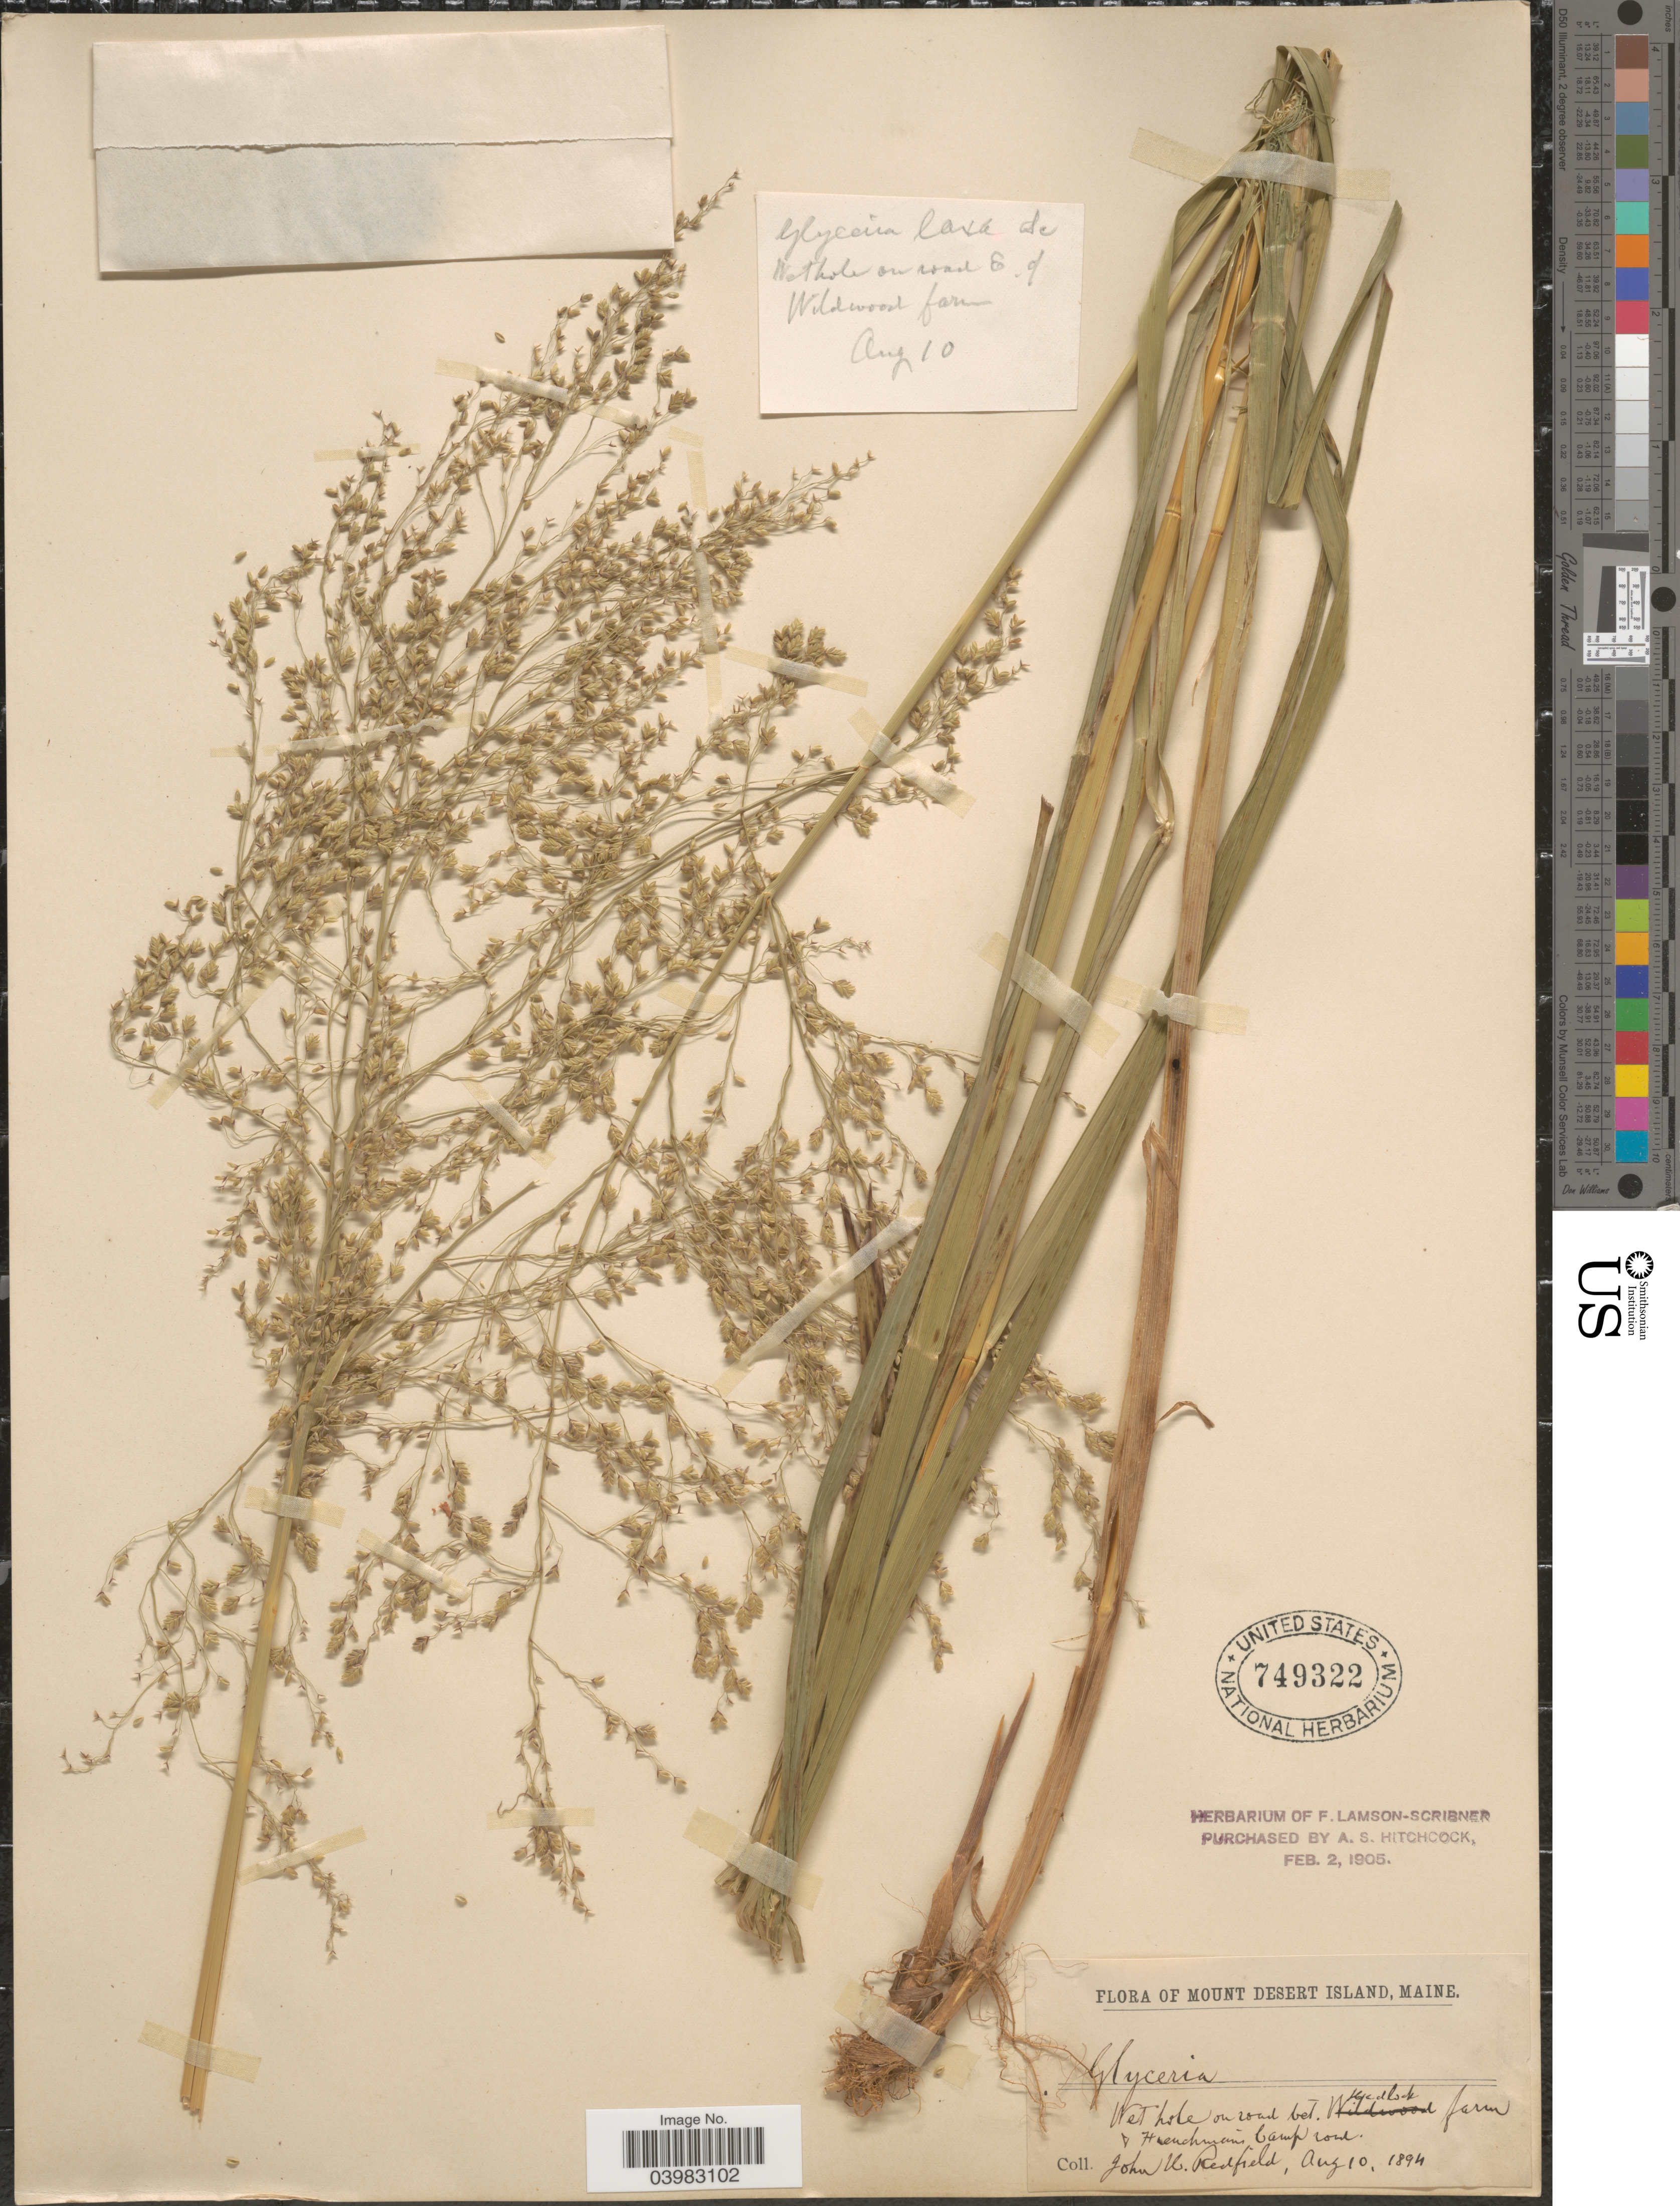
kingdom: Plantae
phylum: Tracheophyta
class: Liliopsida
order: Poales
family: Poaceae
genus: Glyceria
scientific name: Glyceria canadensis var. laxa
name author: (Scribn.) Hitchc.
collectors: J. Redfield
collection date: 1894-08-10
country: United States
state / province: Maine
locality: Mount Desert Island. Wet hole on road bet. Hadlock farm + Henchmans Camp zone. Wethole on road E. of Wildwood farm.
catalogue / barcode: US 749322